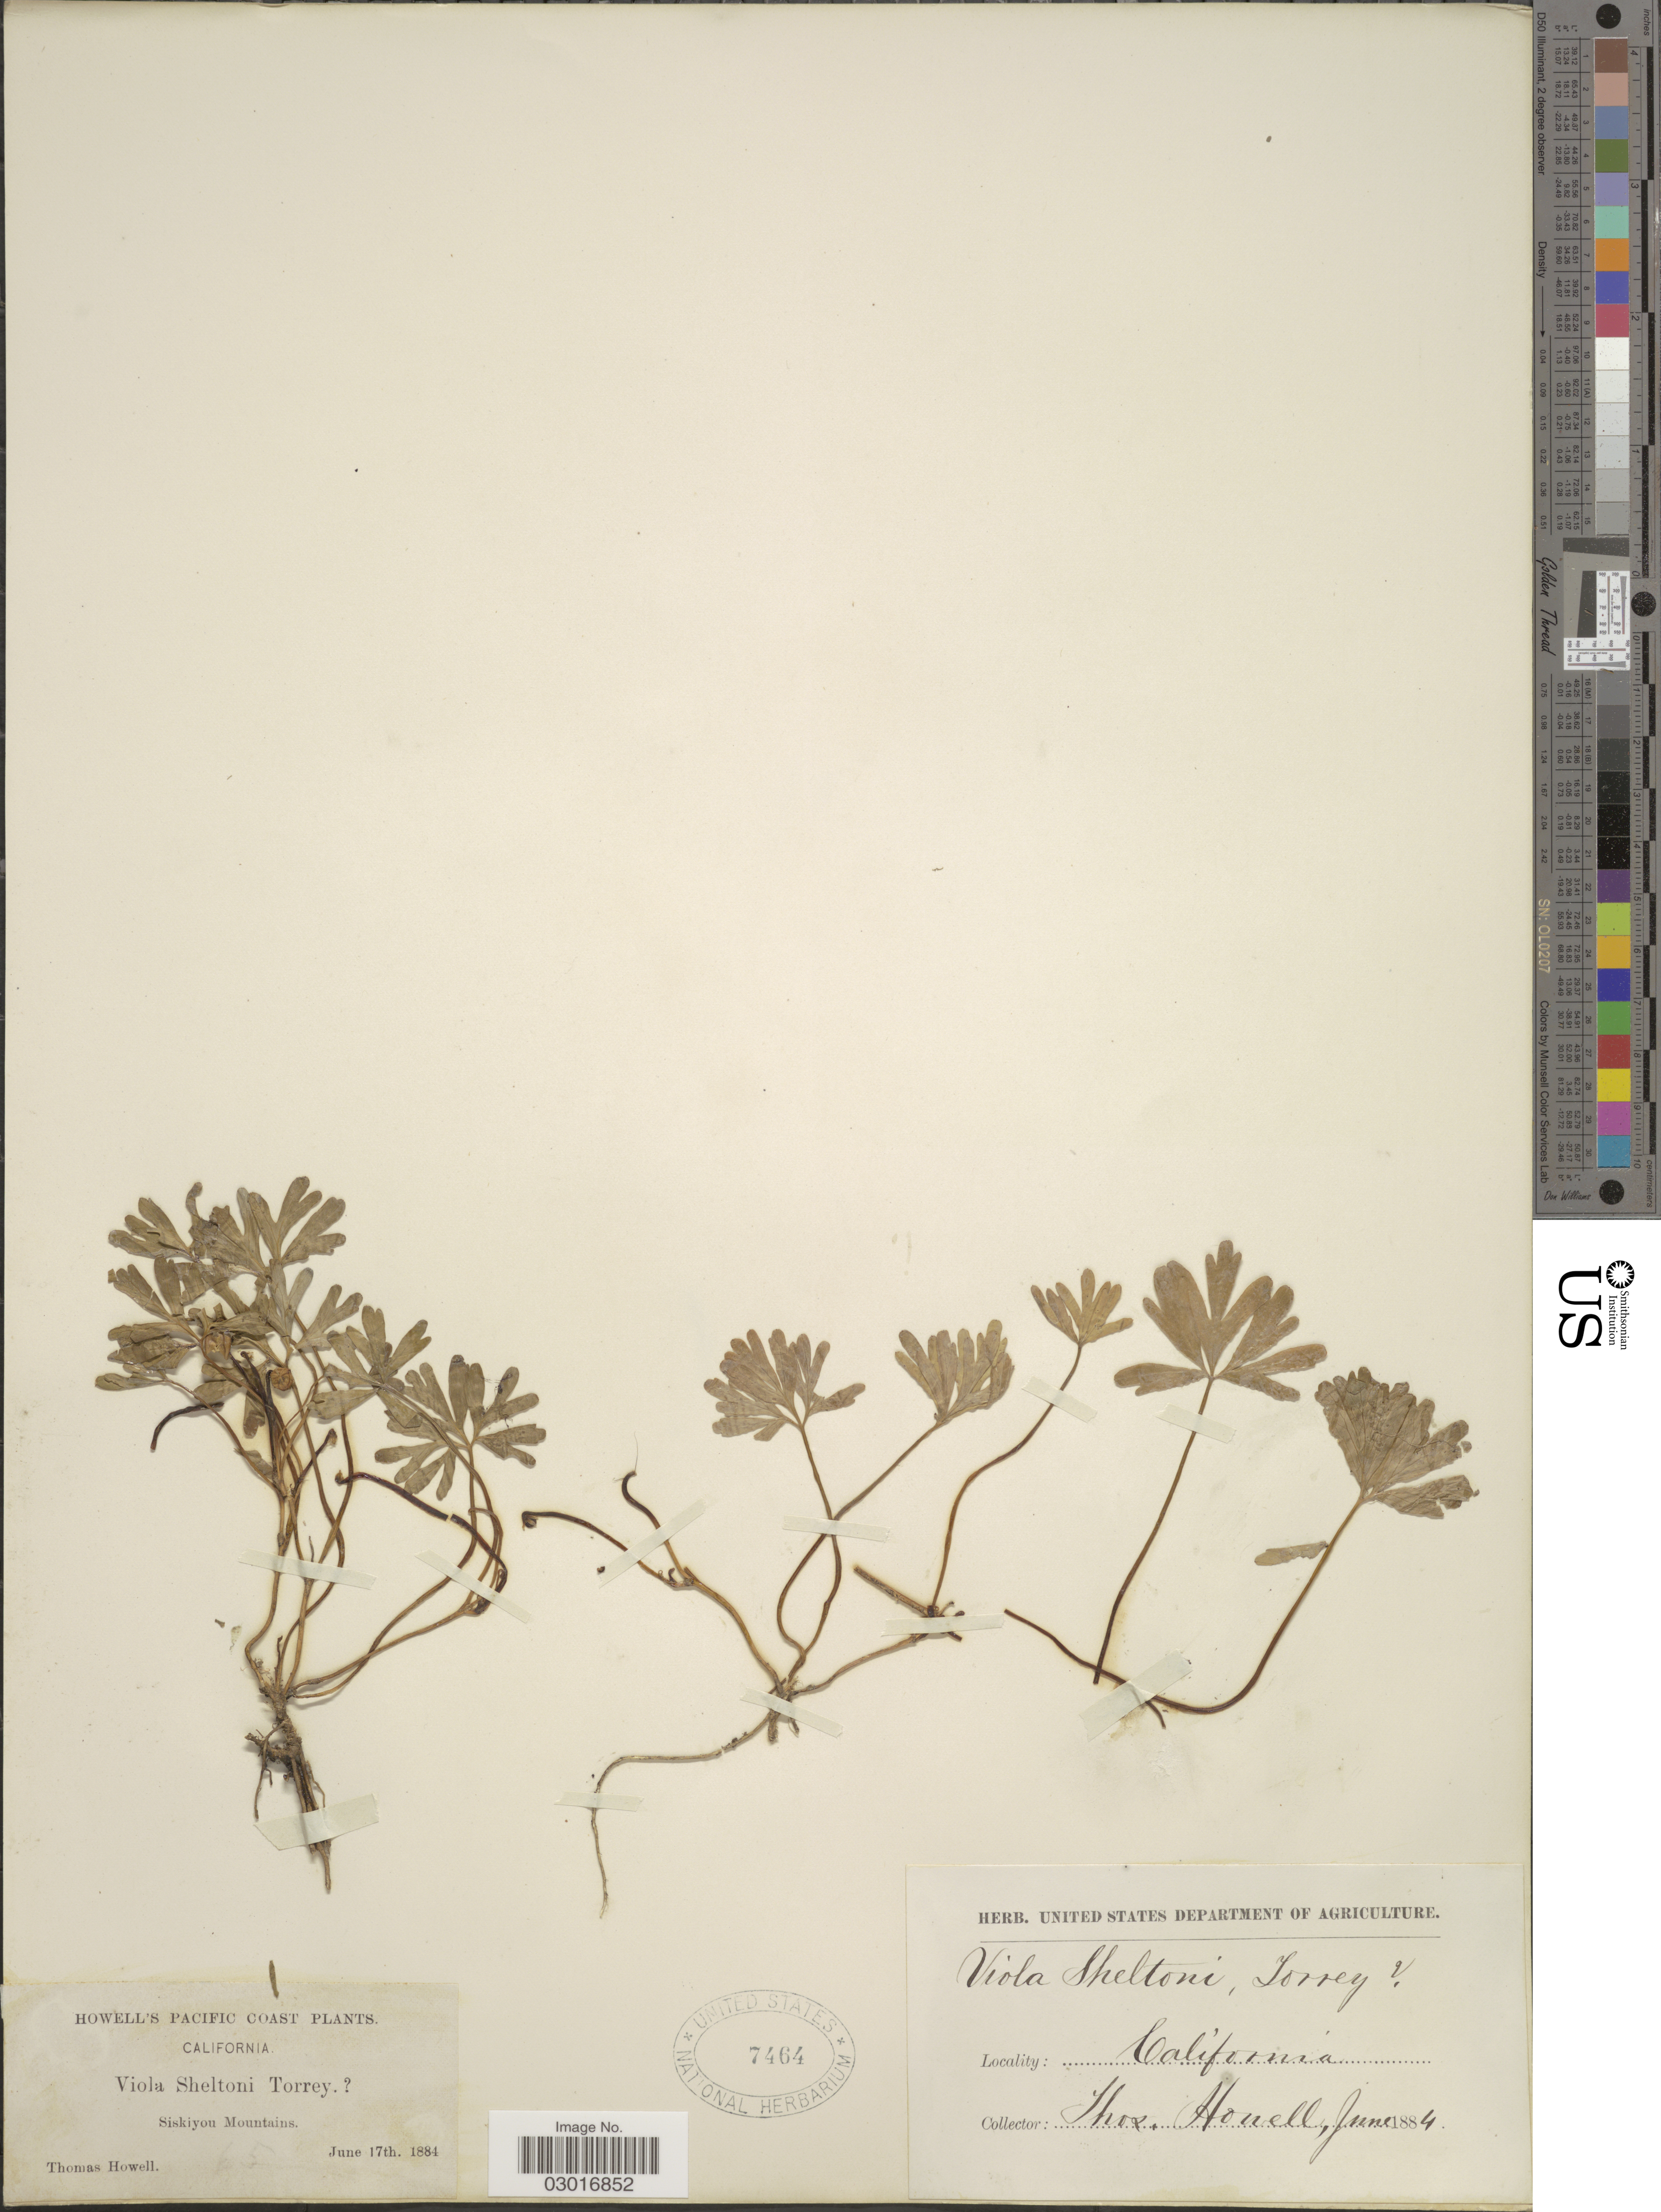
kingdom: Plantae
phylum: Tracheophyta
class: Magnoliopsida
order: Malpighiales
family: Violaceae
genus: Viola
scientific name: Viola sheltonii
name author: Torr.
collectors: T. Howell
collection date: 1884-06-17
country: United States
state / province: California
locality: Pacific Coast. Siskiyou Mountains.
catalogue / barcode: US 7464